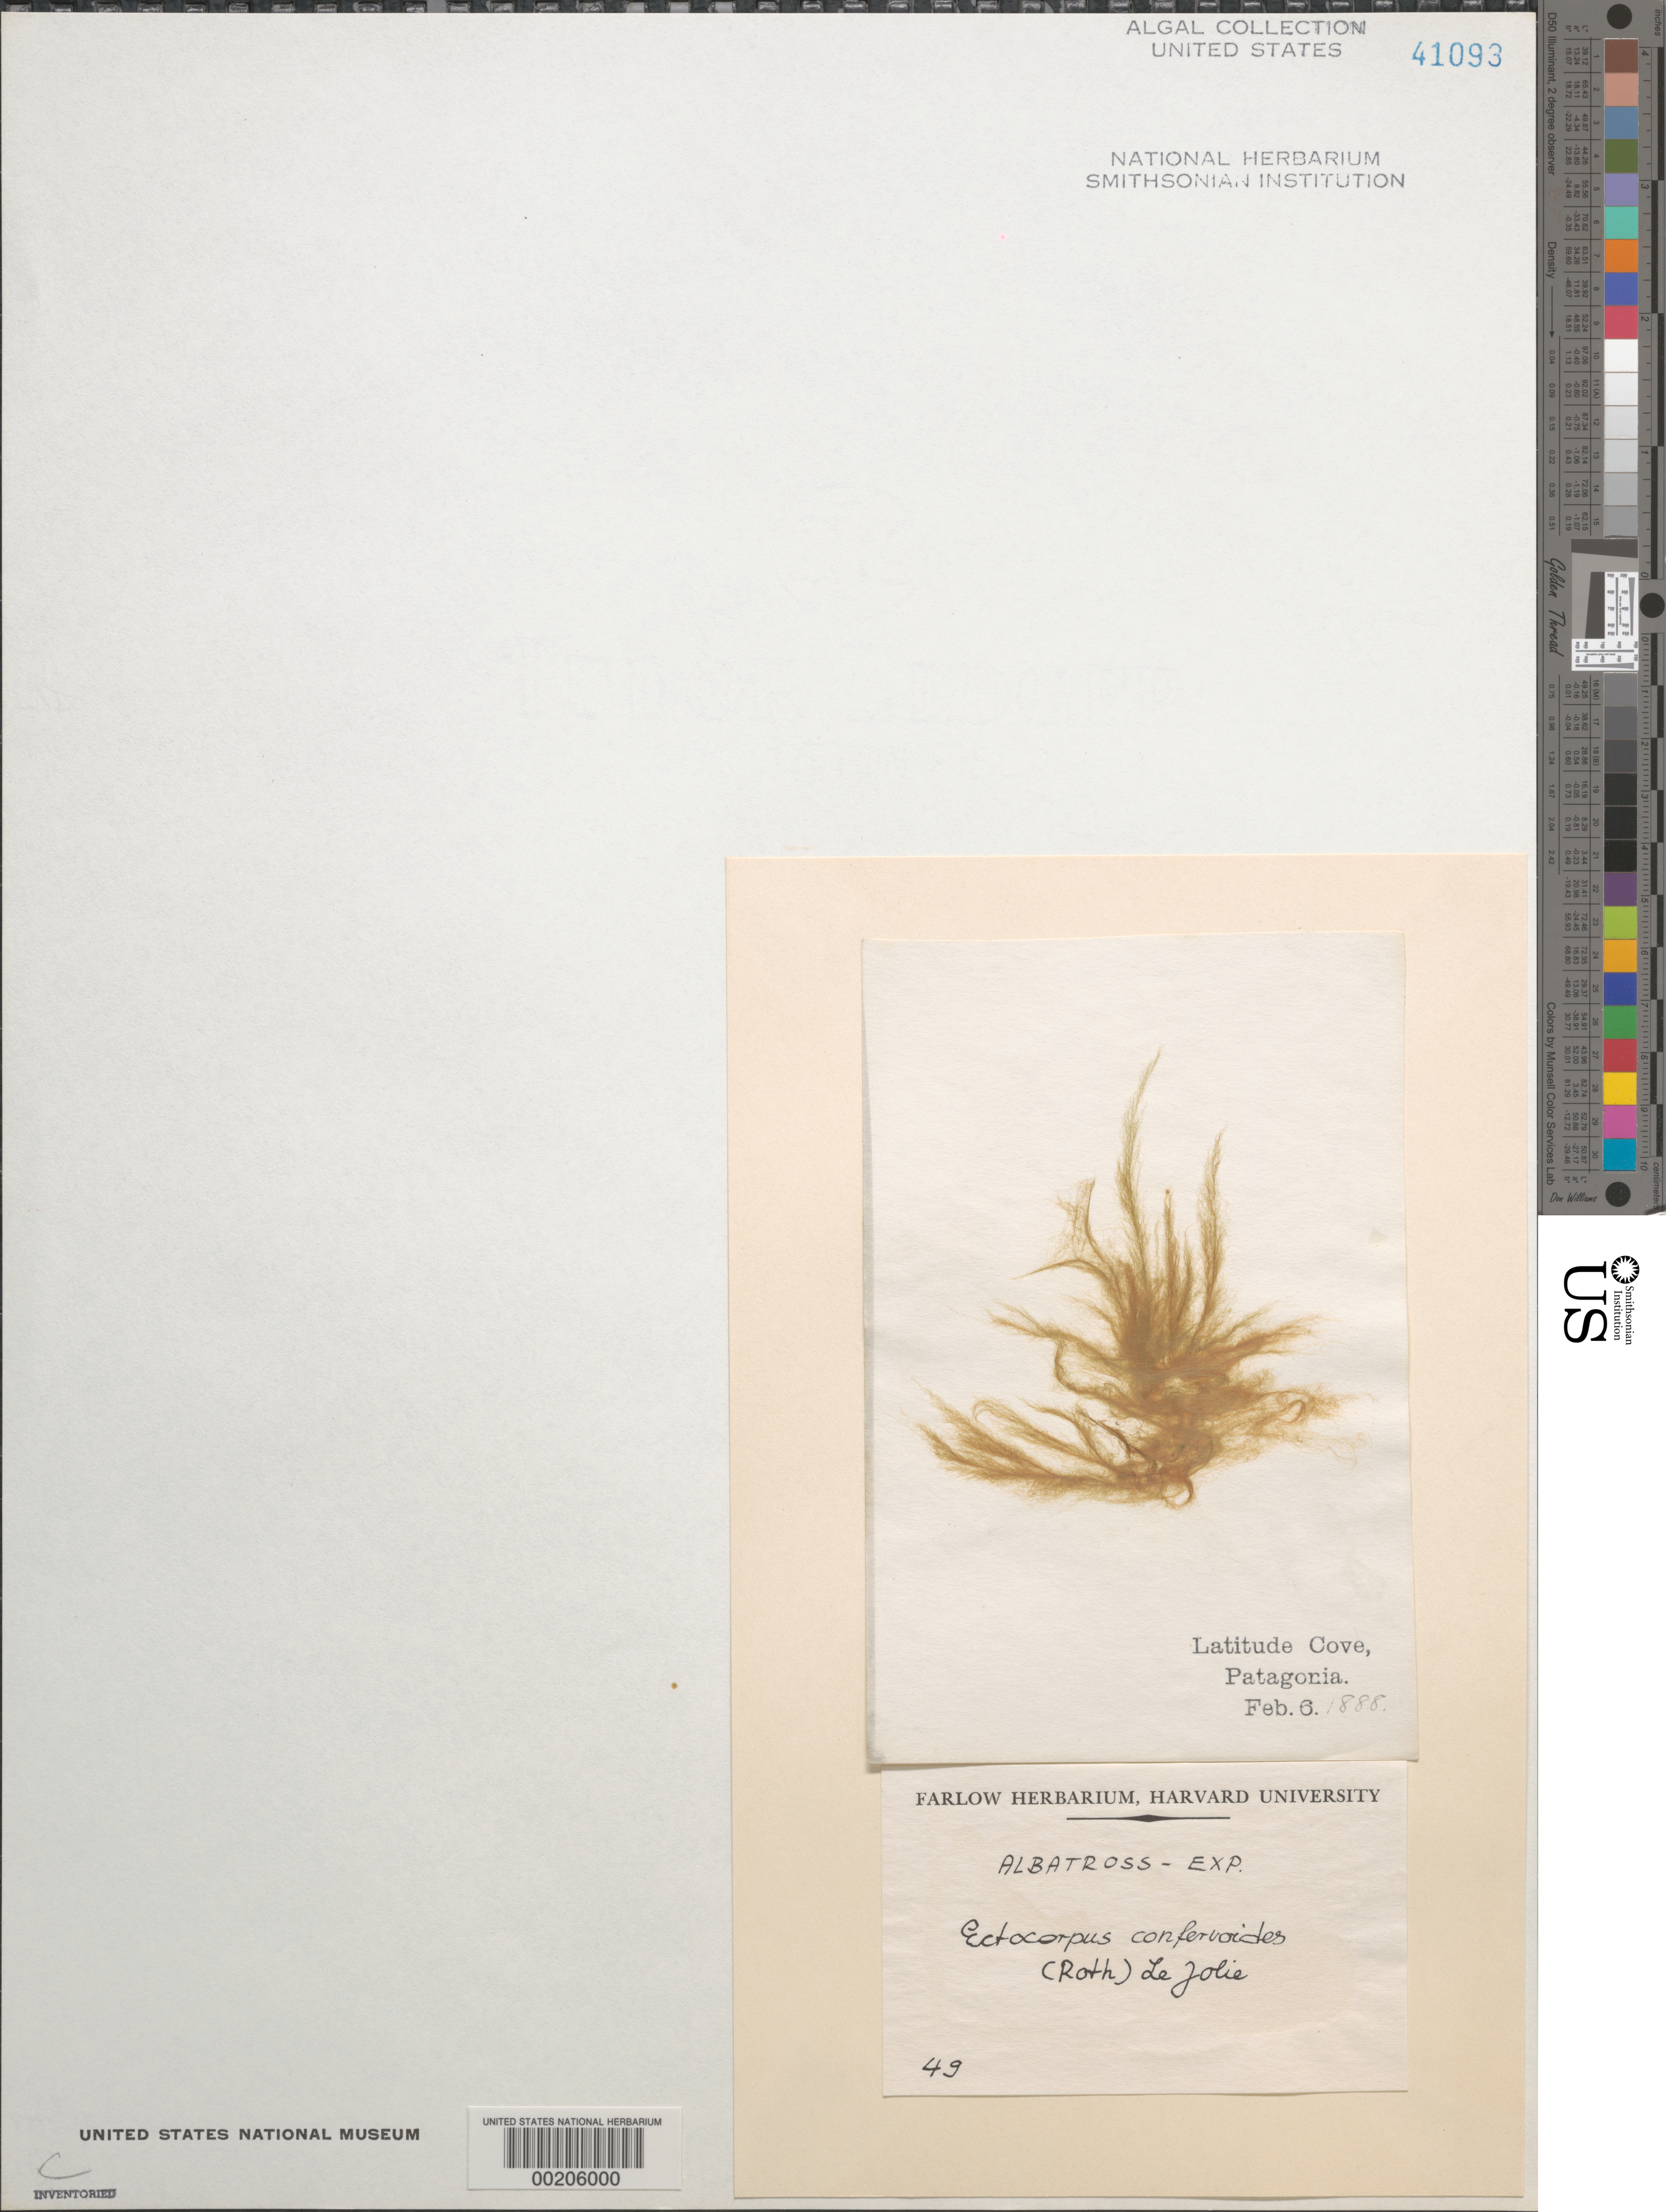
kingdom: Chromista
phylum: Ochrophyta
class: Phaeophyceae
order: Ectocarpales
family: Ectocarpaceae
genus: Ectocarpus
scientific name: Ectocarpus siliculosus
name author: (Dillwyn) Lyngbye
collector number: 49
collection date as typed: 06 Feb 1888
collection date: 1888-02-06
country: Chile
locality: Latitude Cove, Patagonia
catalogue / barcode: US 41093